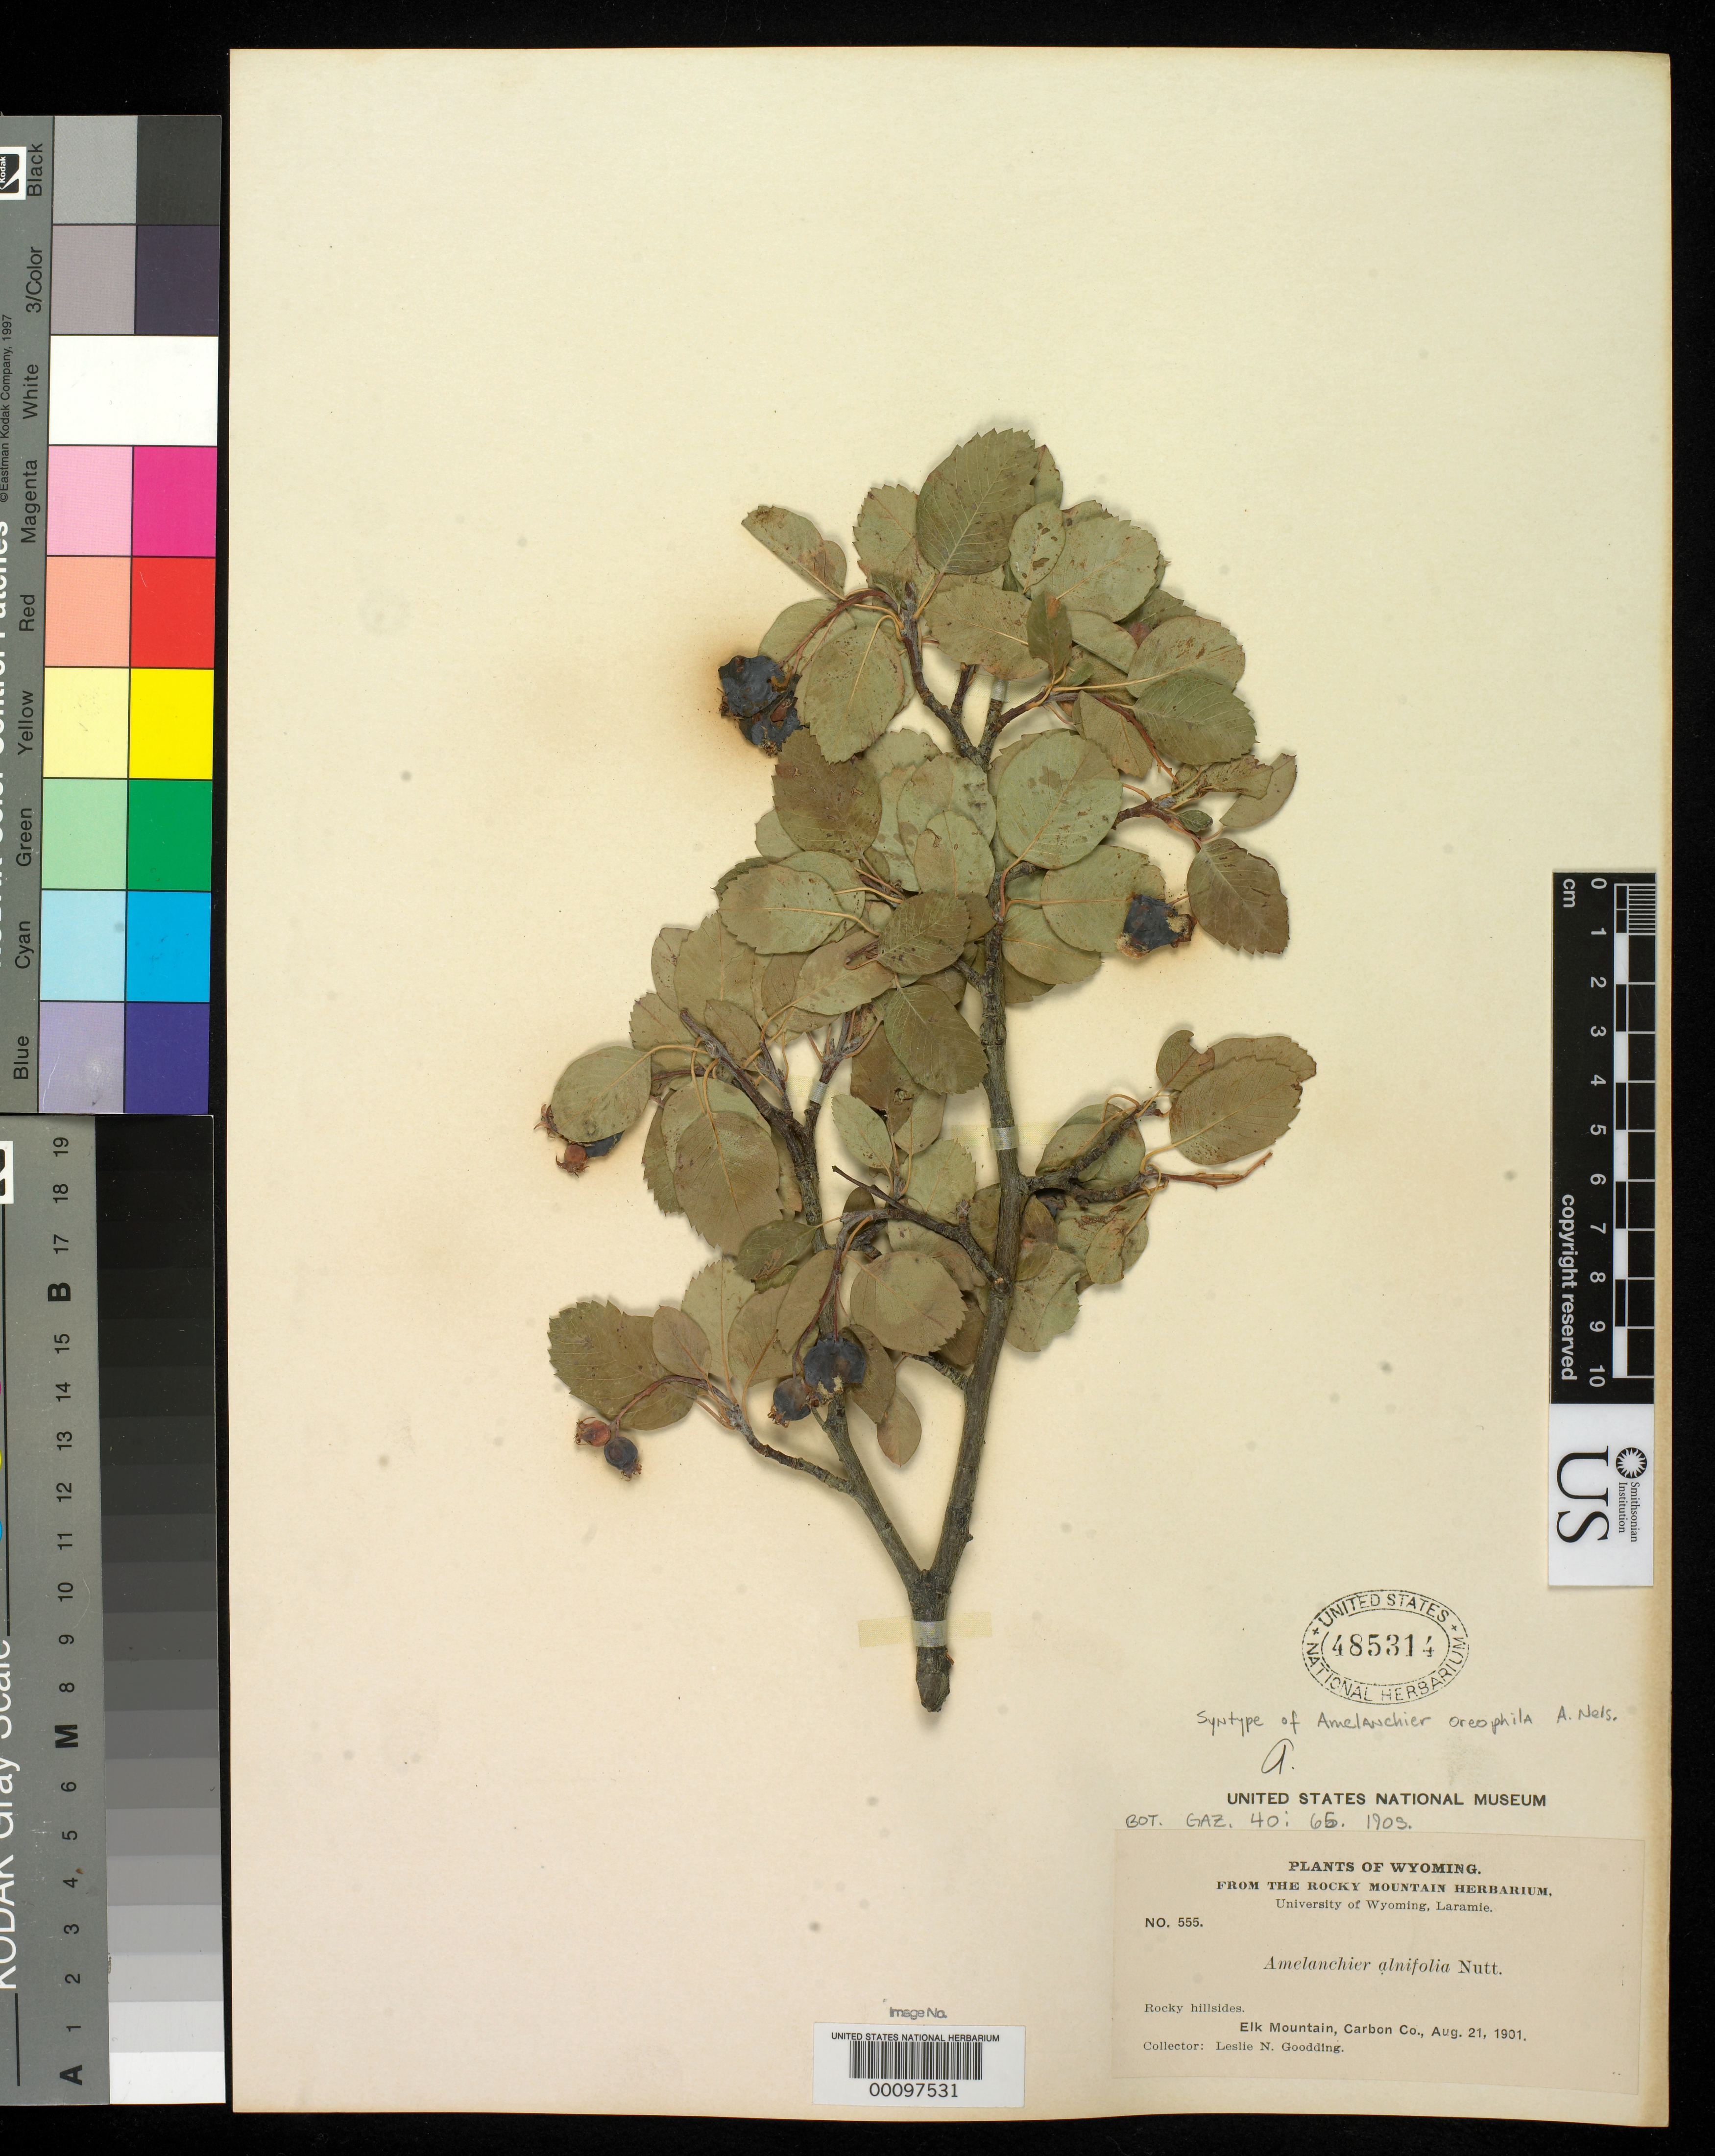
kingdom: Plantae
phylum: Tracheophyta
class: Magnoliopsida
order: Rosales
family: Rosaceae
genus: Amelanchier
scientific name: Amelanchier oreophila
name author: A. Nelson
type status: Syntype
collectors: L. N. Goodding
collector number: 555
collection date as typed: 21 Aug 1901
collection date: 1901-08-21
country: United States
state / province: Wyoming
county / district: Carbon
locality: Elk Mt.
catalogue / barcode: US 485314